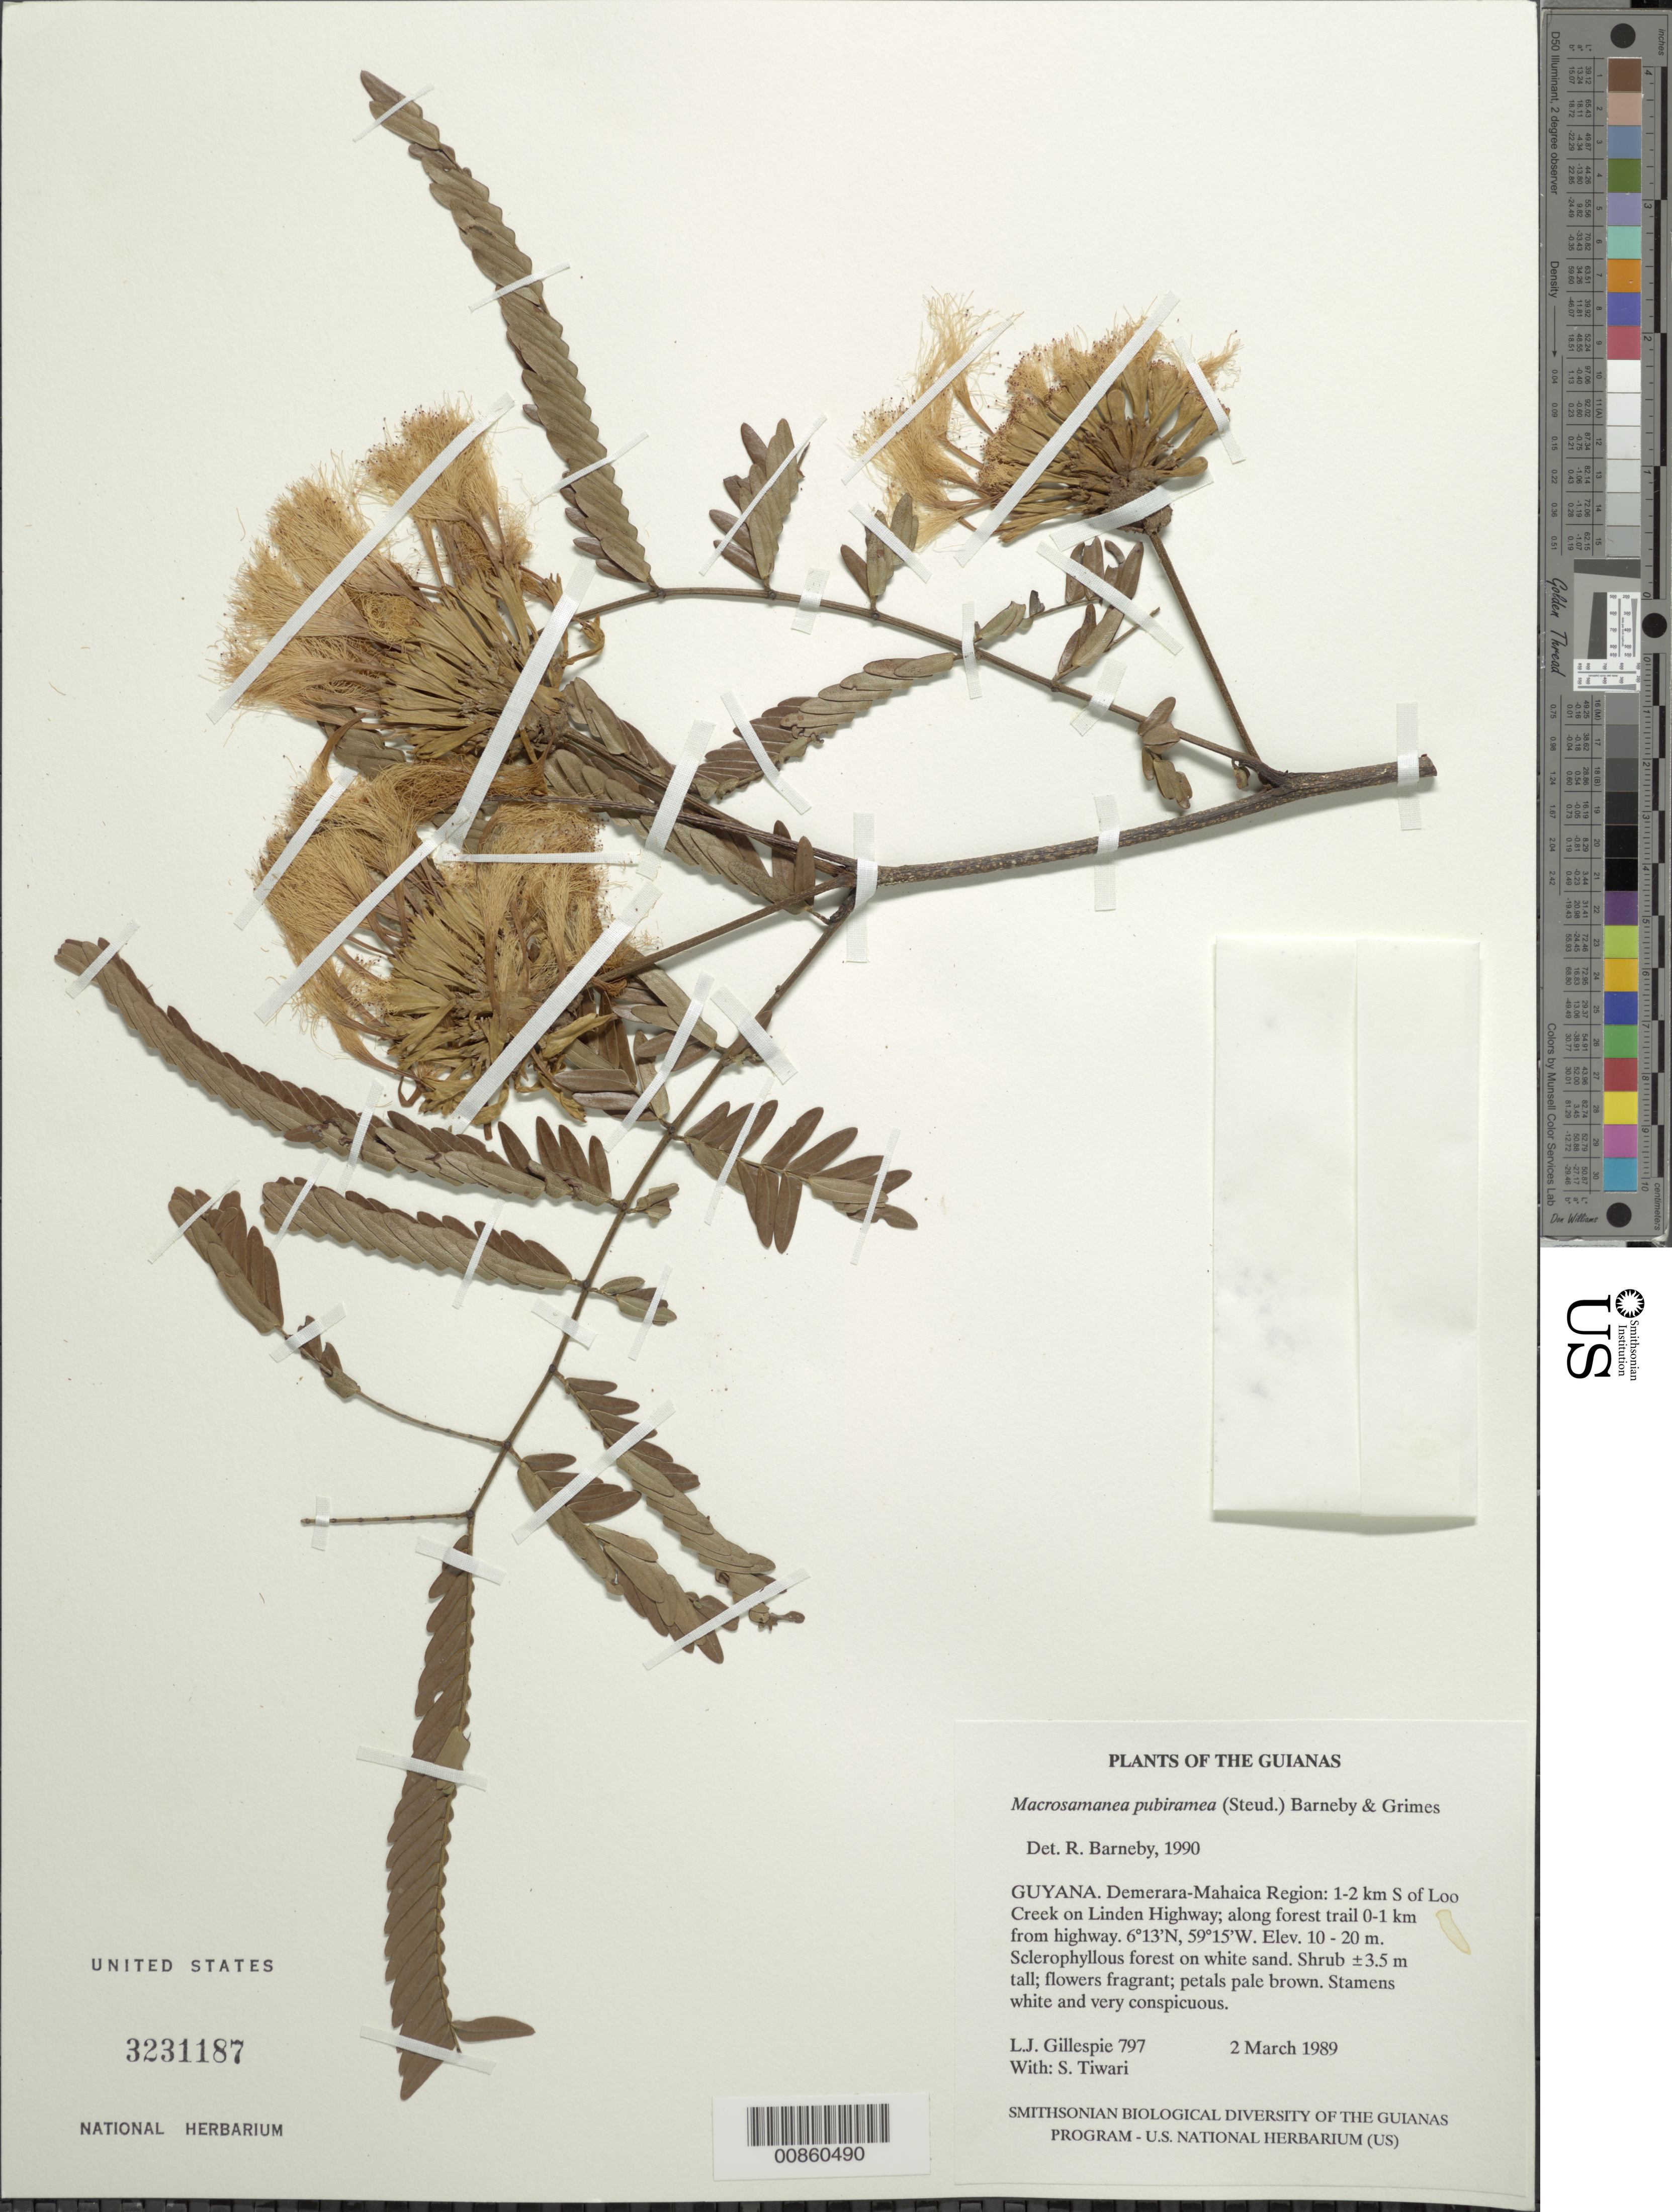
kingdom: Plantae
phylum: Tracheophyta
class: Magnoliopsida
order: Fabales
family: Fabaceae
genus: Macrosamanea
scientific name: Macrosamanea pubiramea var. pubiramea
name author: (Steud.) Barneby & J.W. Grimes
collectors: L. J. Gillespie & S. Tiwari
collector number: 797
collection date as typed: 2 March 1989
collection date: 1989-03-02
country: Guyana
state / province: Demerara-Mahaica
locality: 1-2 km S of Loo Creek on Linden Highway; along forest trail 0-1 km from highway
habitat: Sclerophyllous forest on white sand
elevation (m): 10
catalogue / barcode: US 3231187